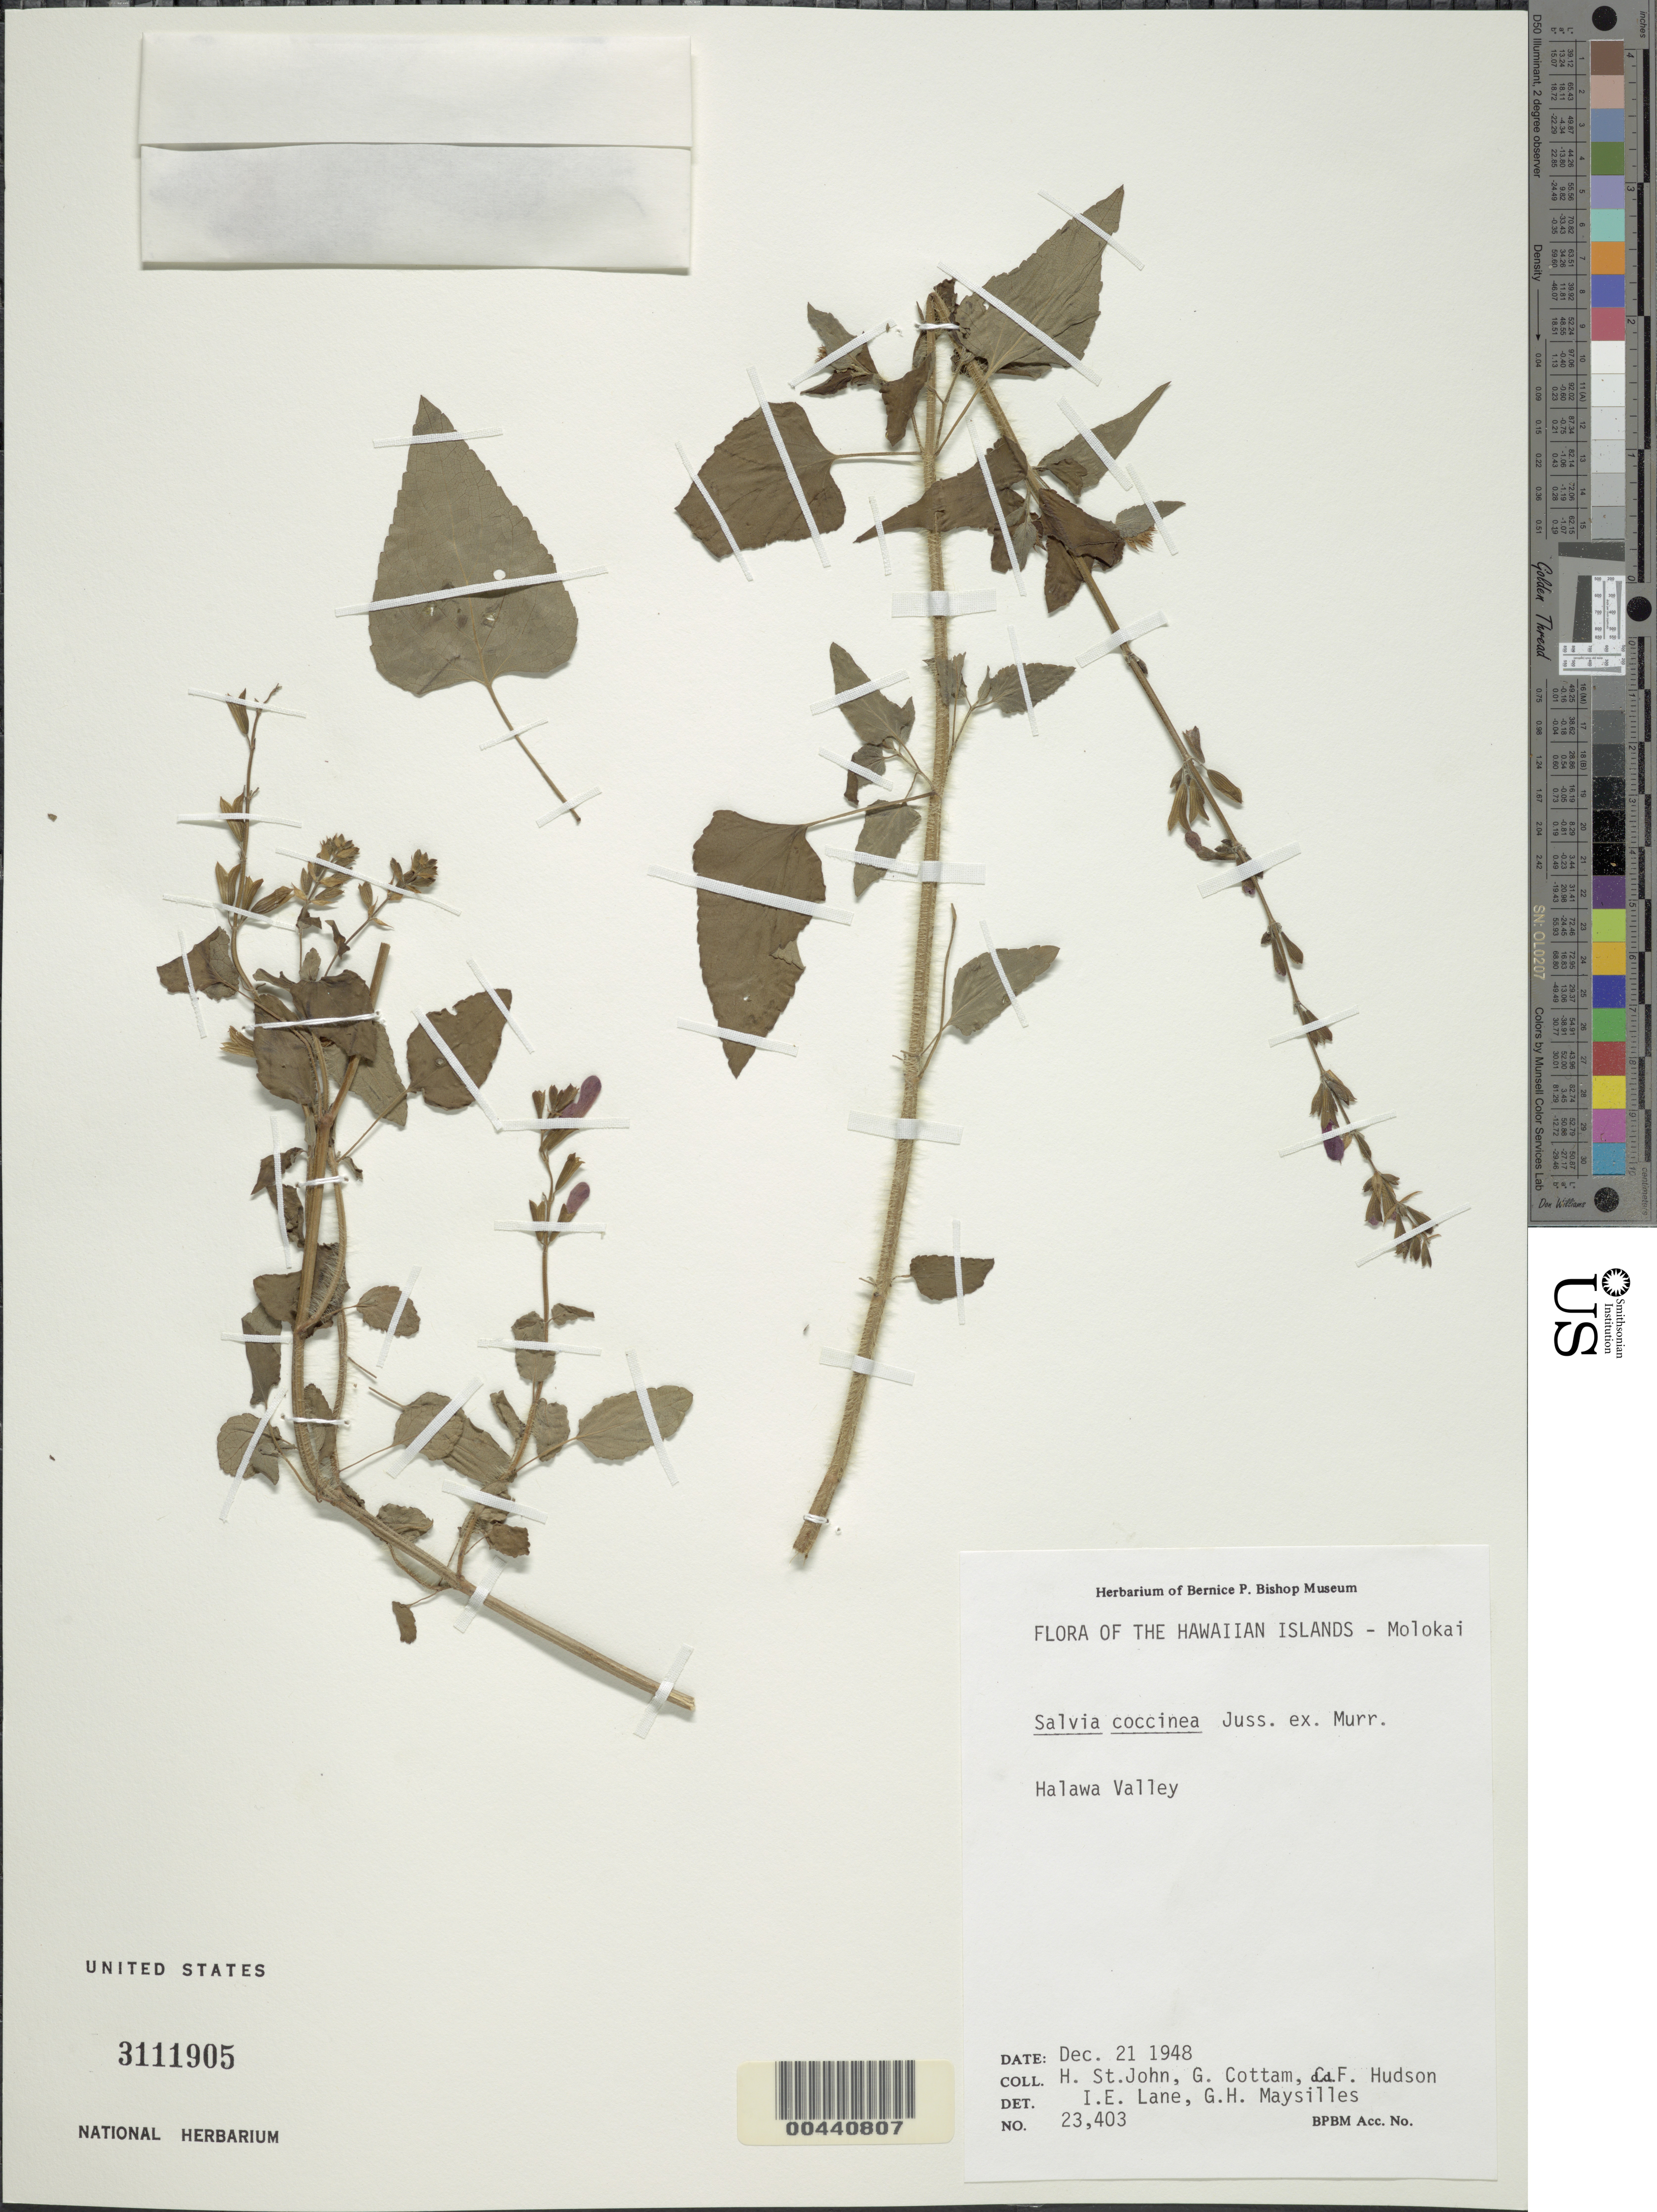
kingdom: Plantae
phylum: Tracheophyta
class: Magnoliopsida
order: Lamiales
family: Lamiaceae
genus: Salvia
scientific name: Salvia coccinea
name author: Buc'hoz ex Etl.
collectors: H. St. John, G. Cottam, C. F. Hudson & I. Lane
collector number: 23403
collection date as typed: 21 Dec 1948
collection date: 1948-12-21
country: United States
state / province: Hawaii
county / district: Kauai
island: Kaua'i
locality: Halawa Valley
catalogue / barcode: US 3111905